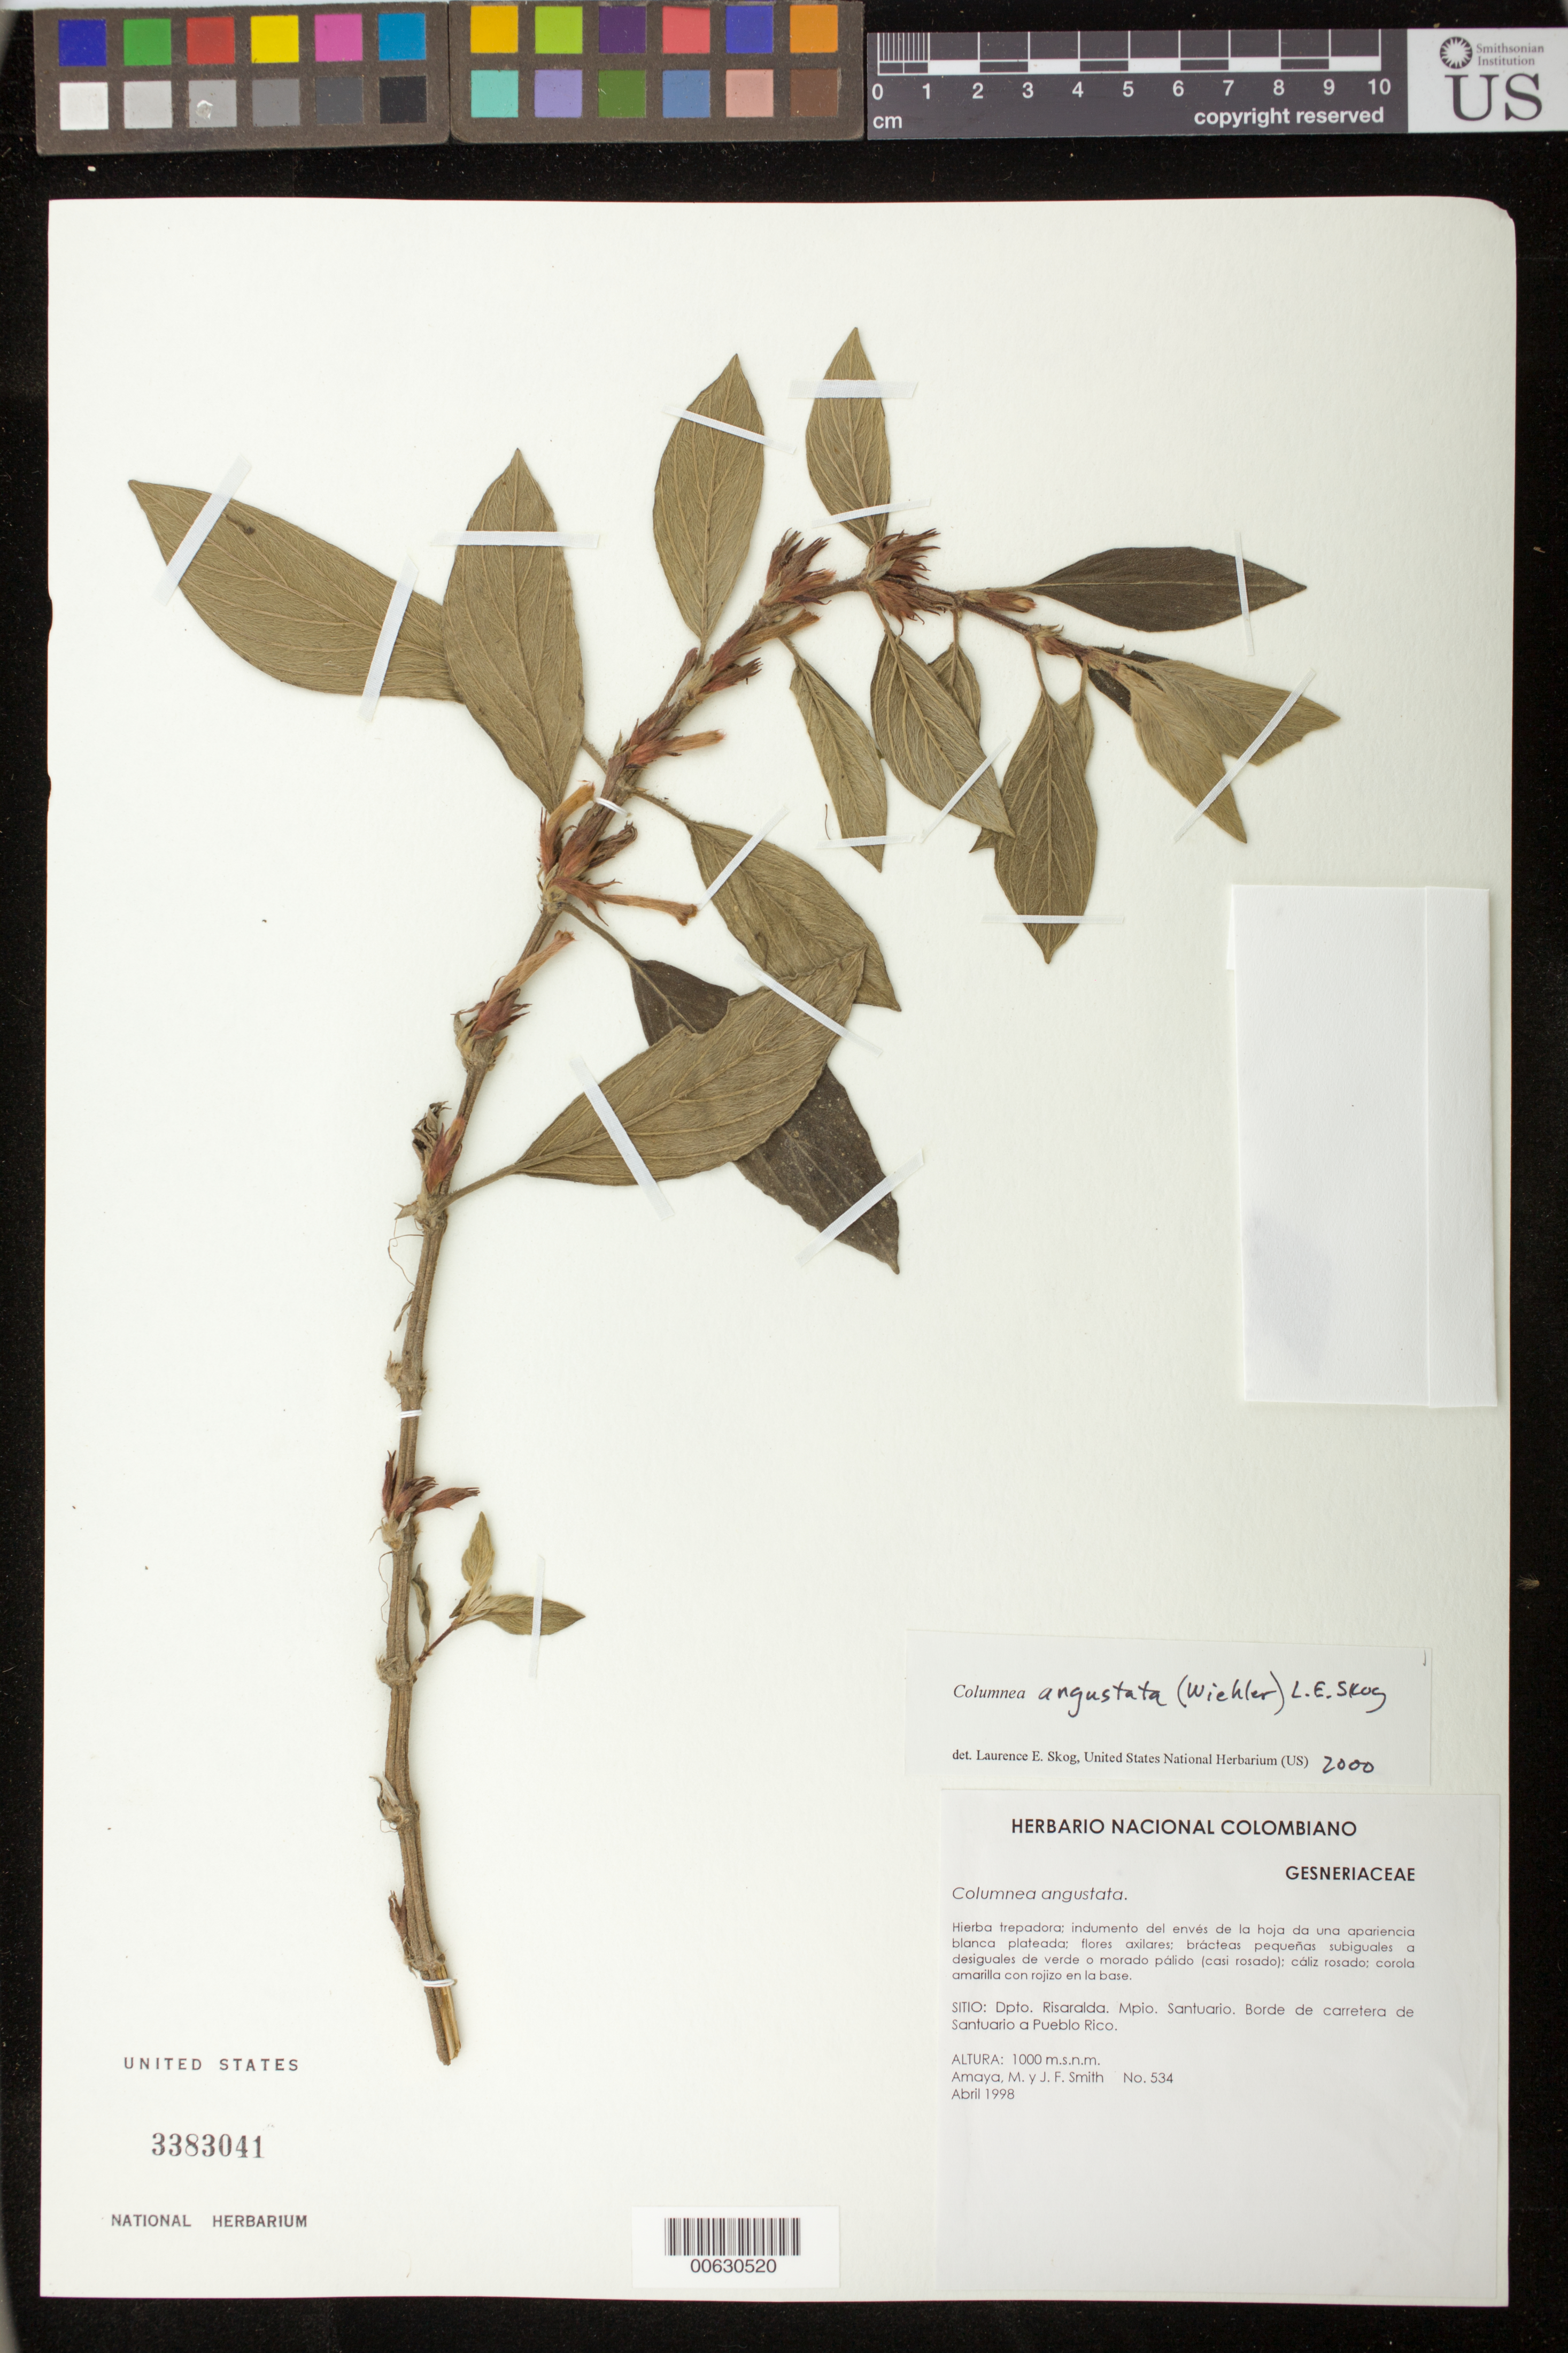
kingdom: Plantae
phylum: Tracheophyta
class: Magnoliopsida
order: Lamiales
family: Gesneriaceae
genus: Columnea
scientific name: Columnea angustata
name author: (Wiehler) L.E. Skog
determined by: Skog, Laurence E.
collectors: M. Amaya & J. F. Smith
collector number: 534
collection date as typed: Apr 1998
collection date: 1998-04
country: Colombia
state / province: Risaralda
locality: Mpio. Santuario. Borde de carretera de Santuario a Pueblo Rico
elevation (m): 1000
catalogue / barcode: US 3383041